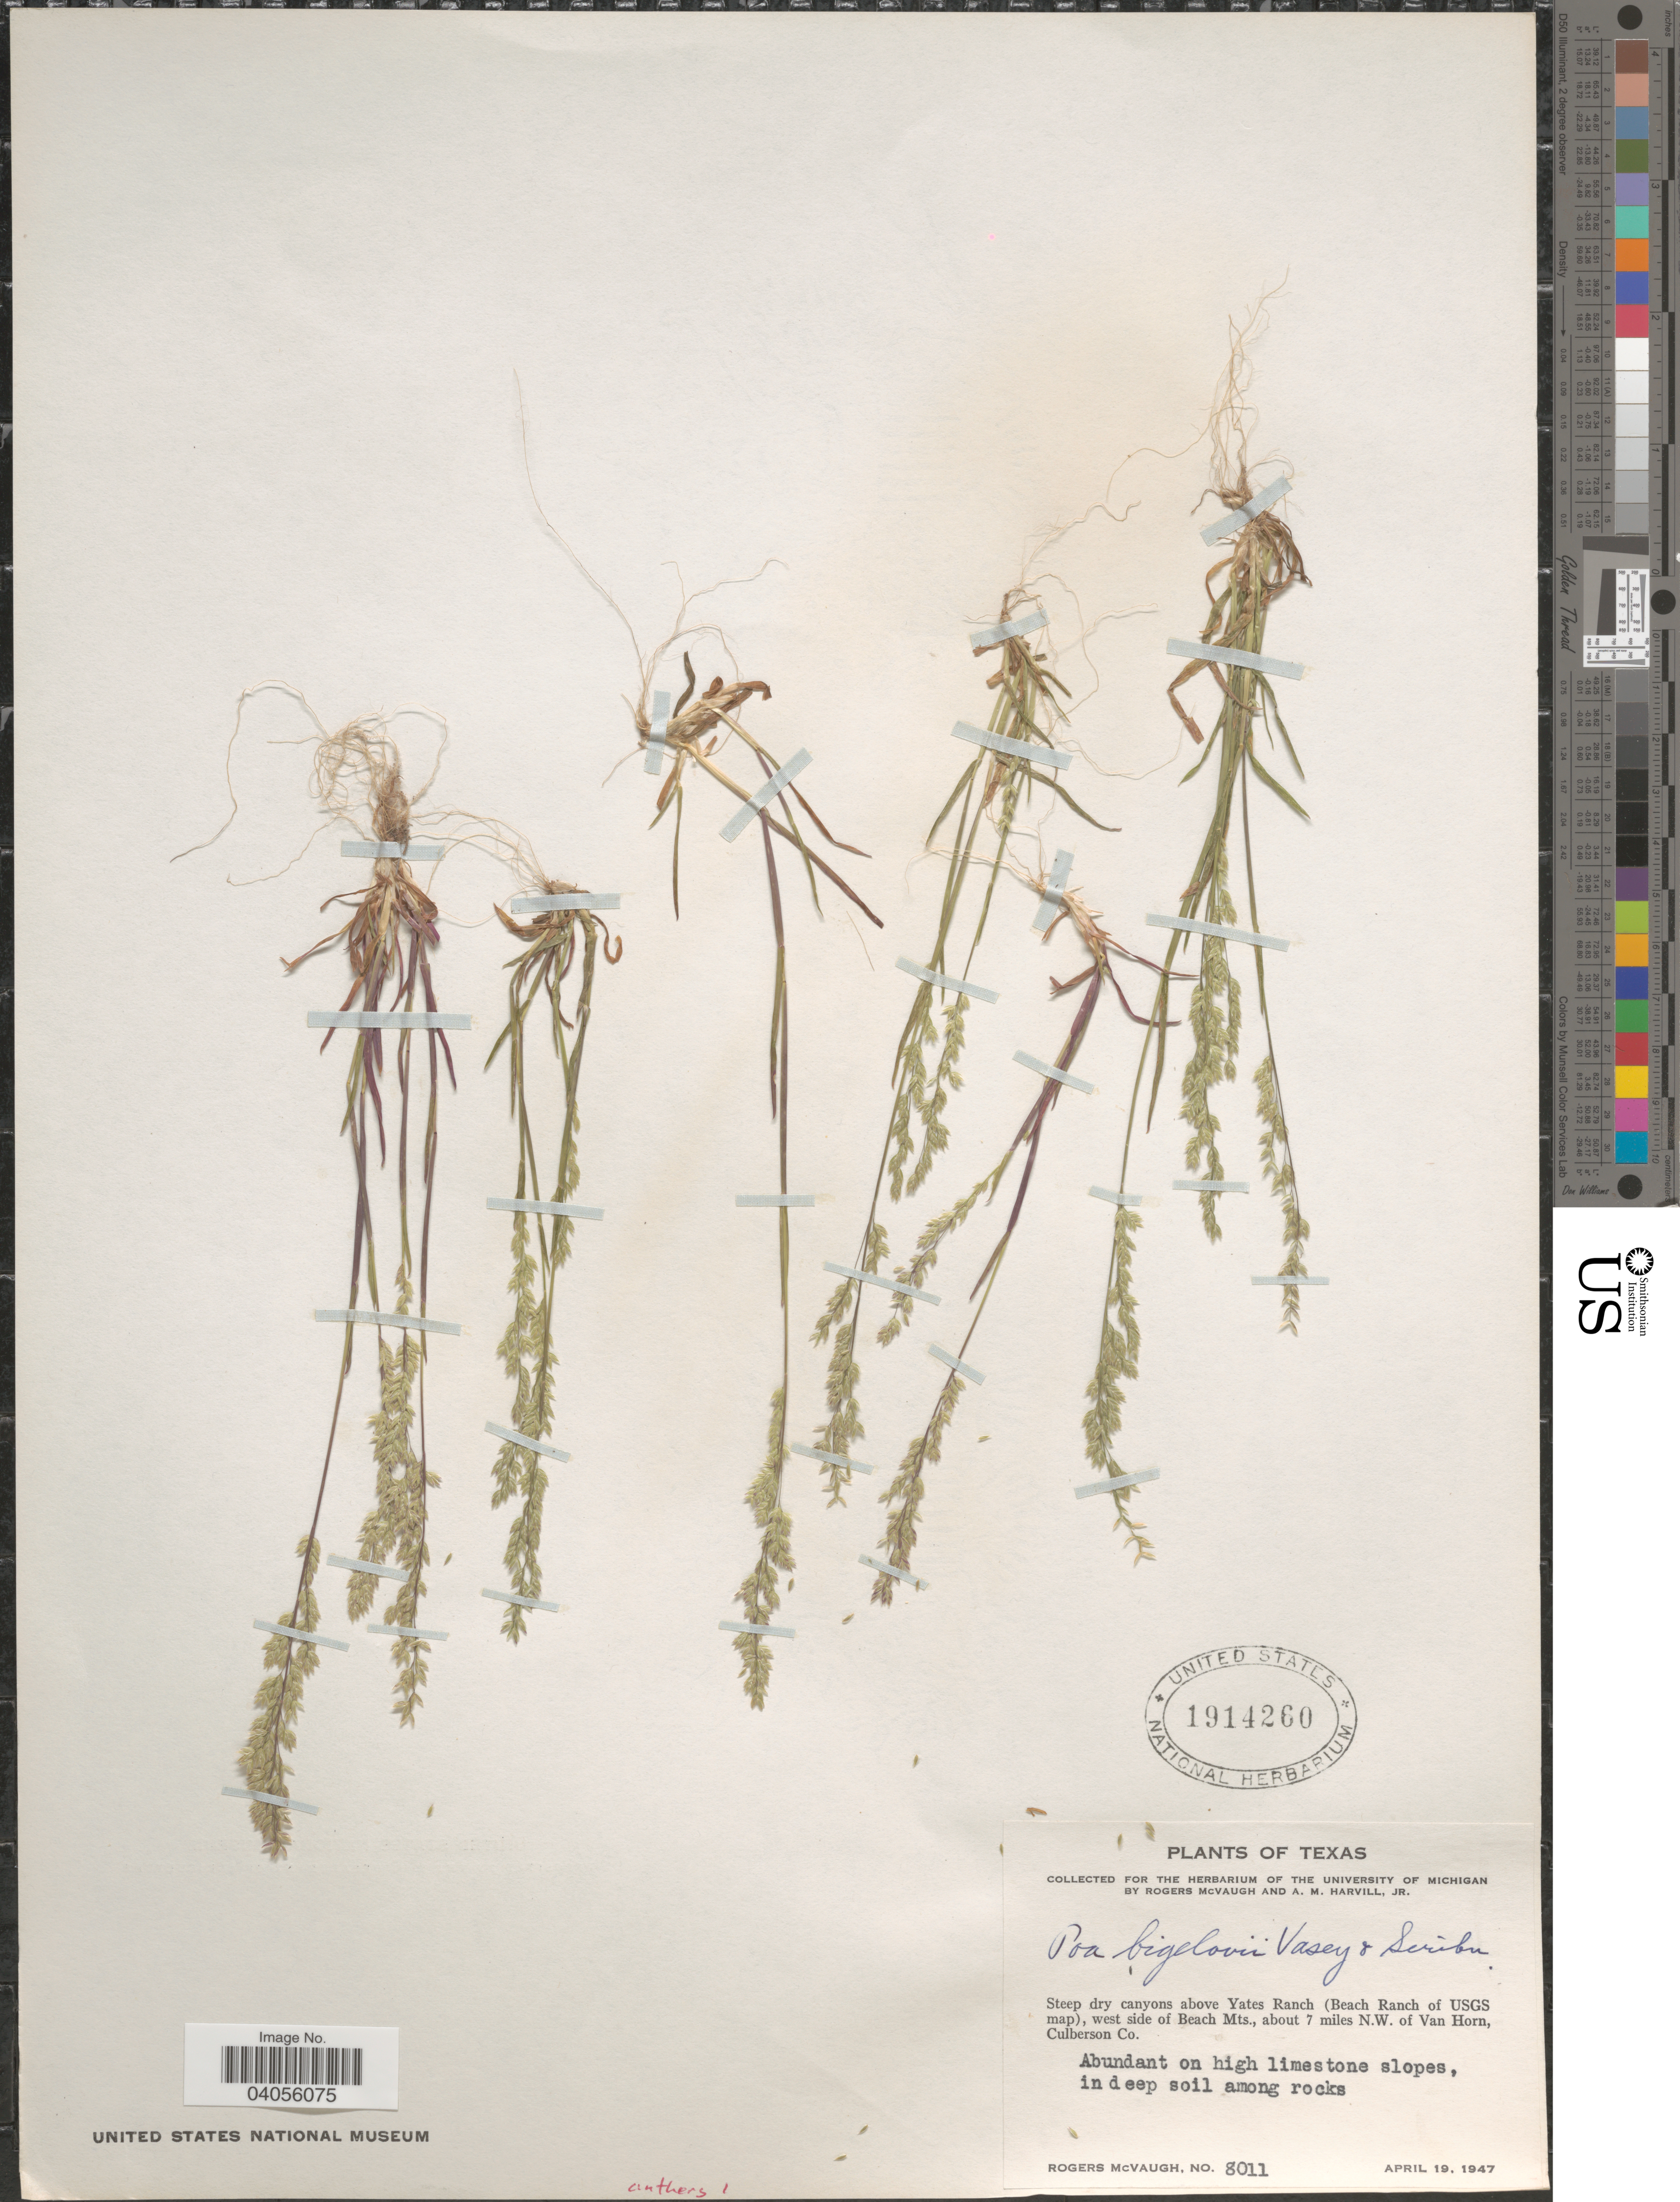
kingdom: Plantae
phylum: Tracheophyta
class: Liliopsida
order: Poales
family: Poaceae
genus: Poa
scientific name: Poa bigelovii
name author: Vasey & Scribn.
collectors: R. McVaugh & A. Harvill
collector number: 8011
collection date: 1947-04-19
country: United States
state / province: Texas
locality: Steep dry canyons above Yates Ranch (Beach Ranch of USGS map), west side of Beach Mts., about 7 miles N.W. of Van Horn, Culberson Co.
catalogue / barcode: US 1914260